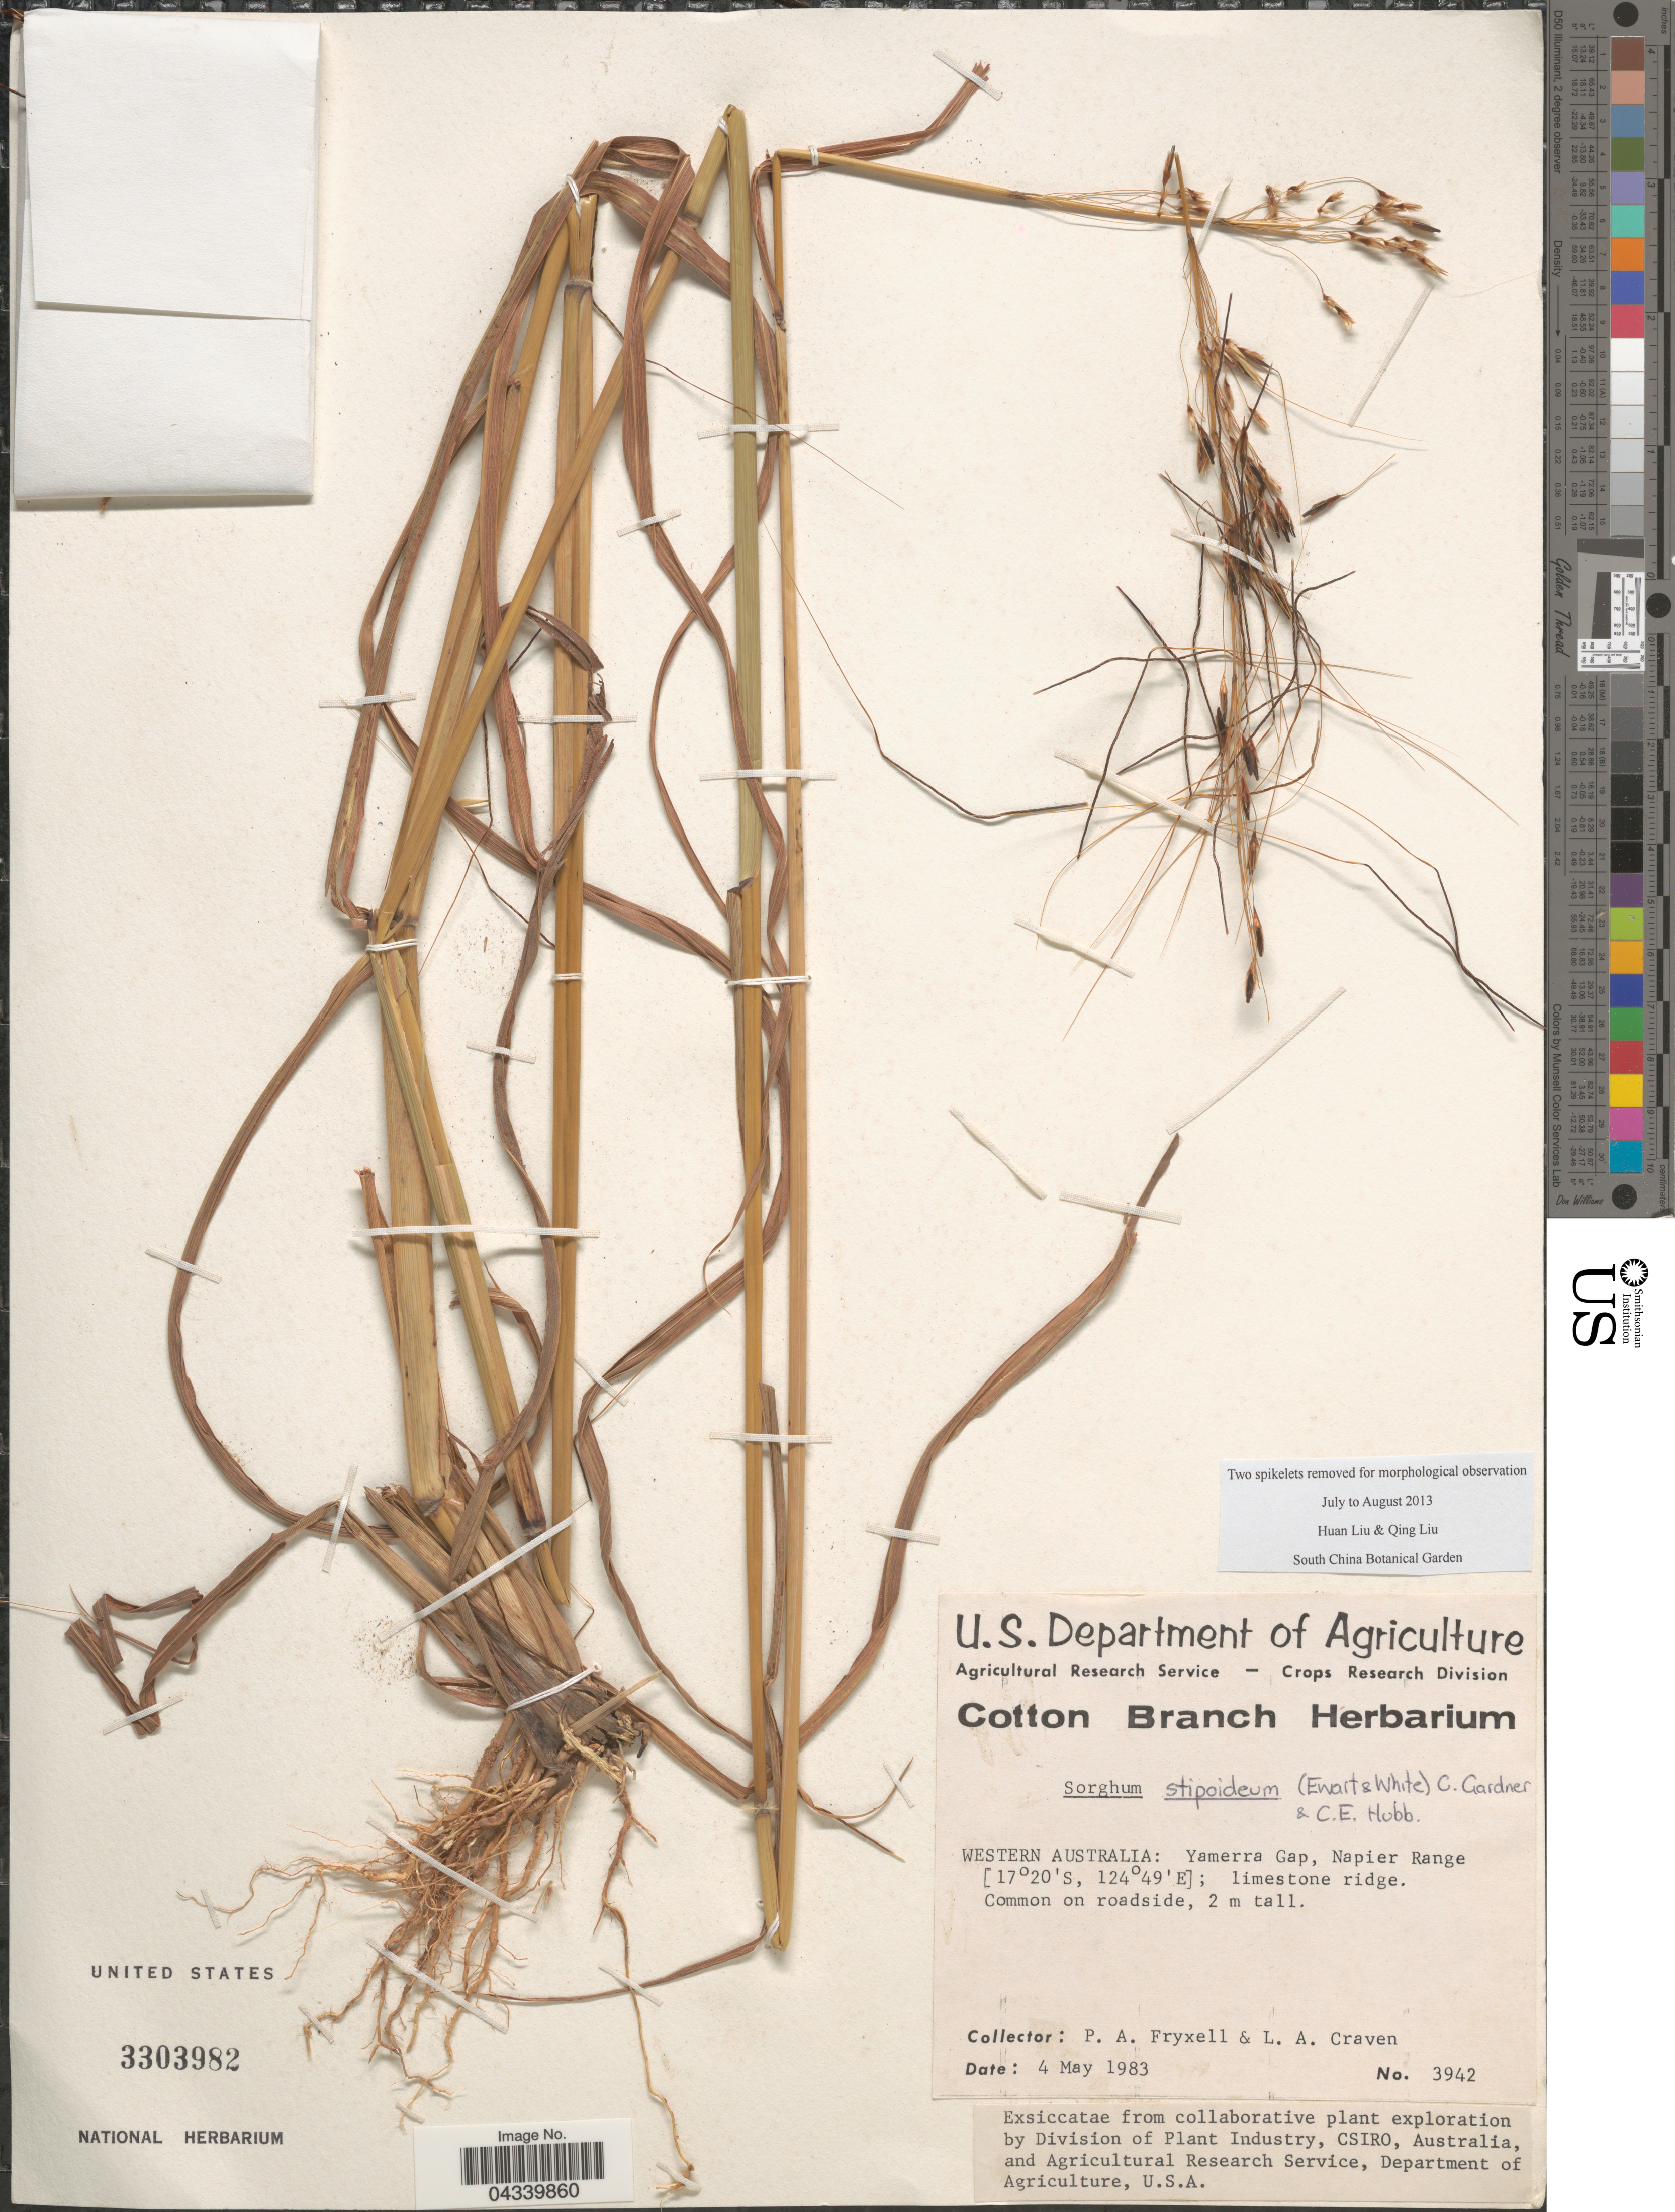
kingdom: Plantae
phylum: Tracheophyta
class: Liliopsida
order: Poales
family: Poaceae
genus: Sorghastrum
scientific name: Sorghastrum stipoides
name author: (Kunth) Nash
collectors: P. A. Fryxell & L. A. Craven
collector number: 3942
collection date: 1983-05-04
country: Australia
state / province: Western Australia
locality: Yamerra Gap, Napier Range.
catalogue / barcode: US 3303982